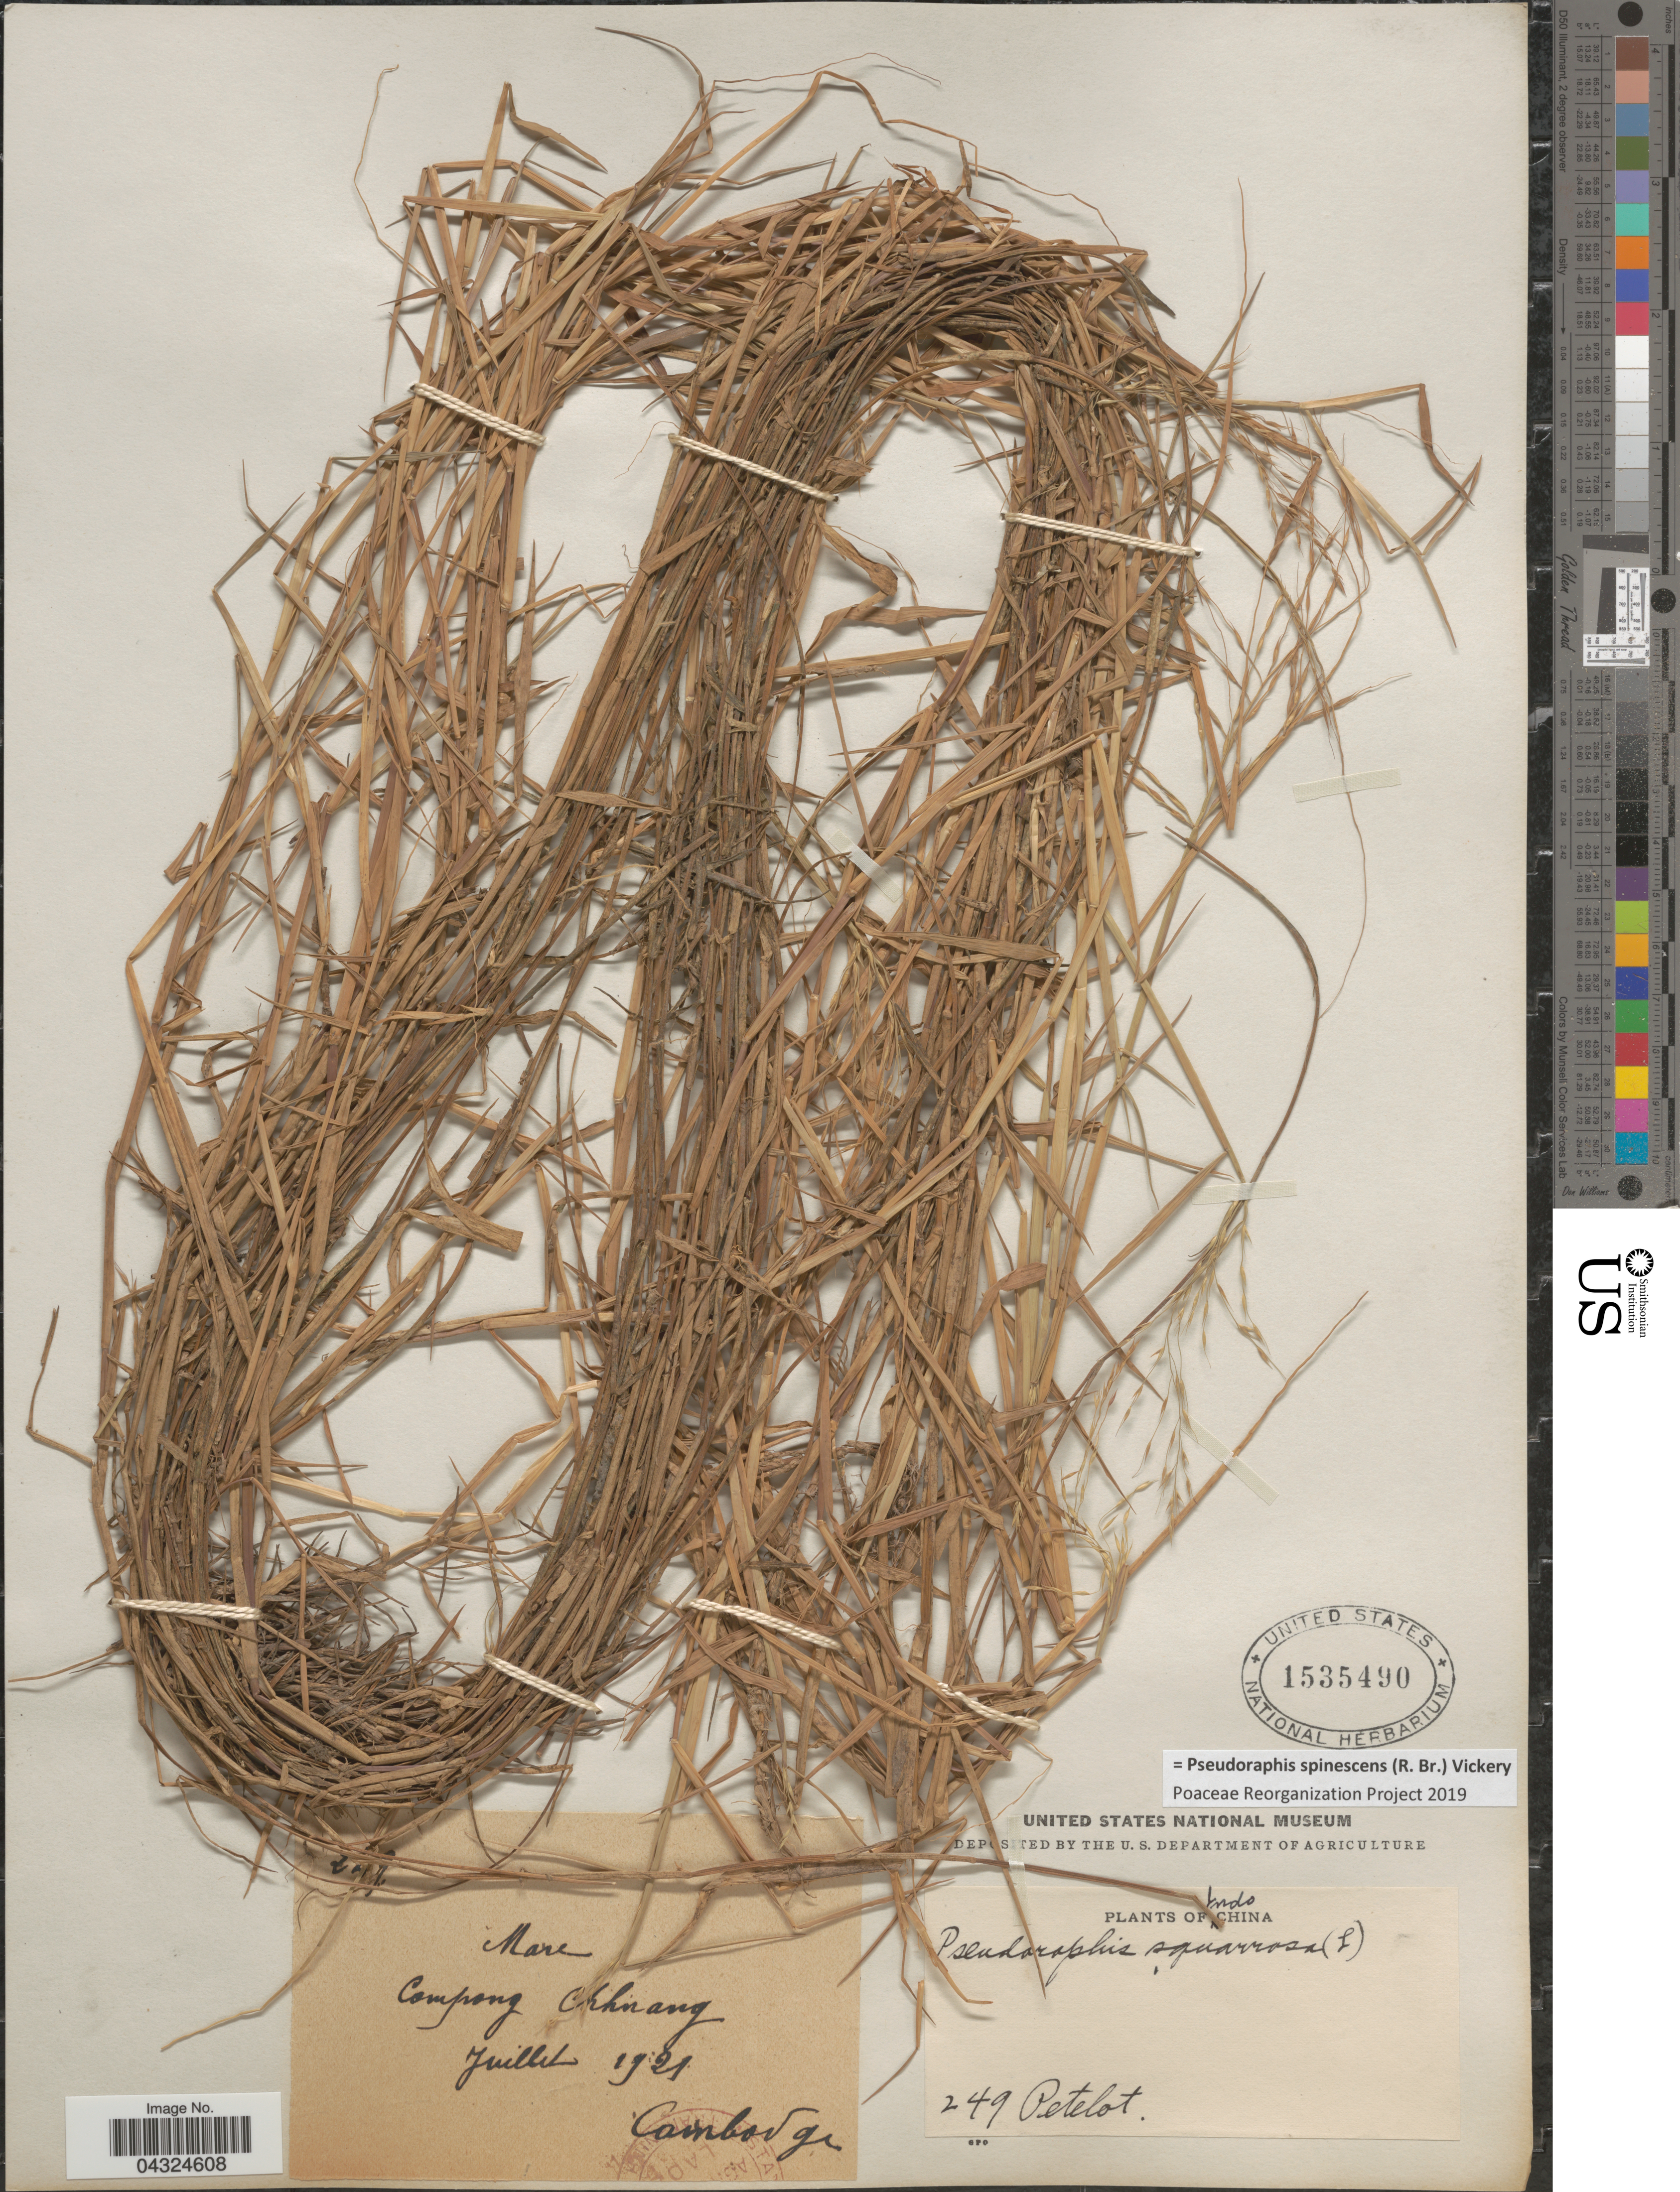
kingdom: Plantae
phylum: Tracheophyta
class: Liliopsida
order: Poales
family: Poaceae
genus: Pseudoraphis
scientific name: Pseudoraphis spinescens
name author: (R. Br.) Vickery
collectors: Pételot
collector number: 249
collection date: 1921-07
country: Cambodia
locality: Mare. Campong Chhuang. Cambodge. Indo China.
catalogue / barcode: US 1535490